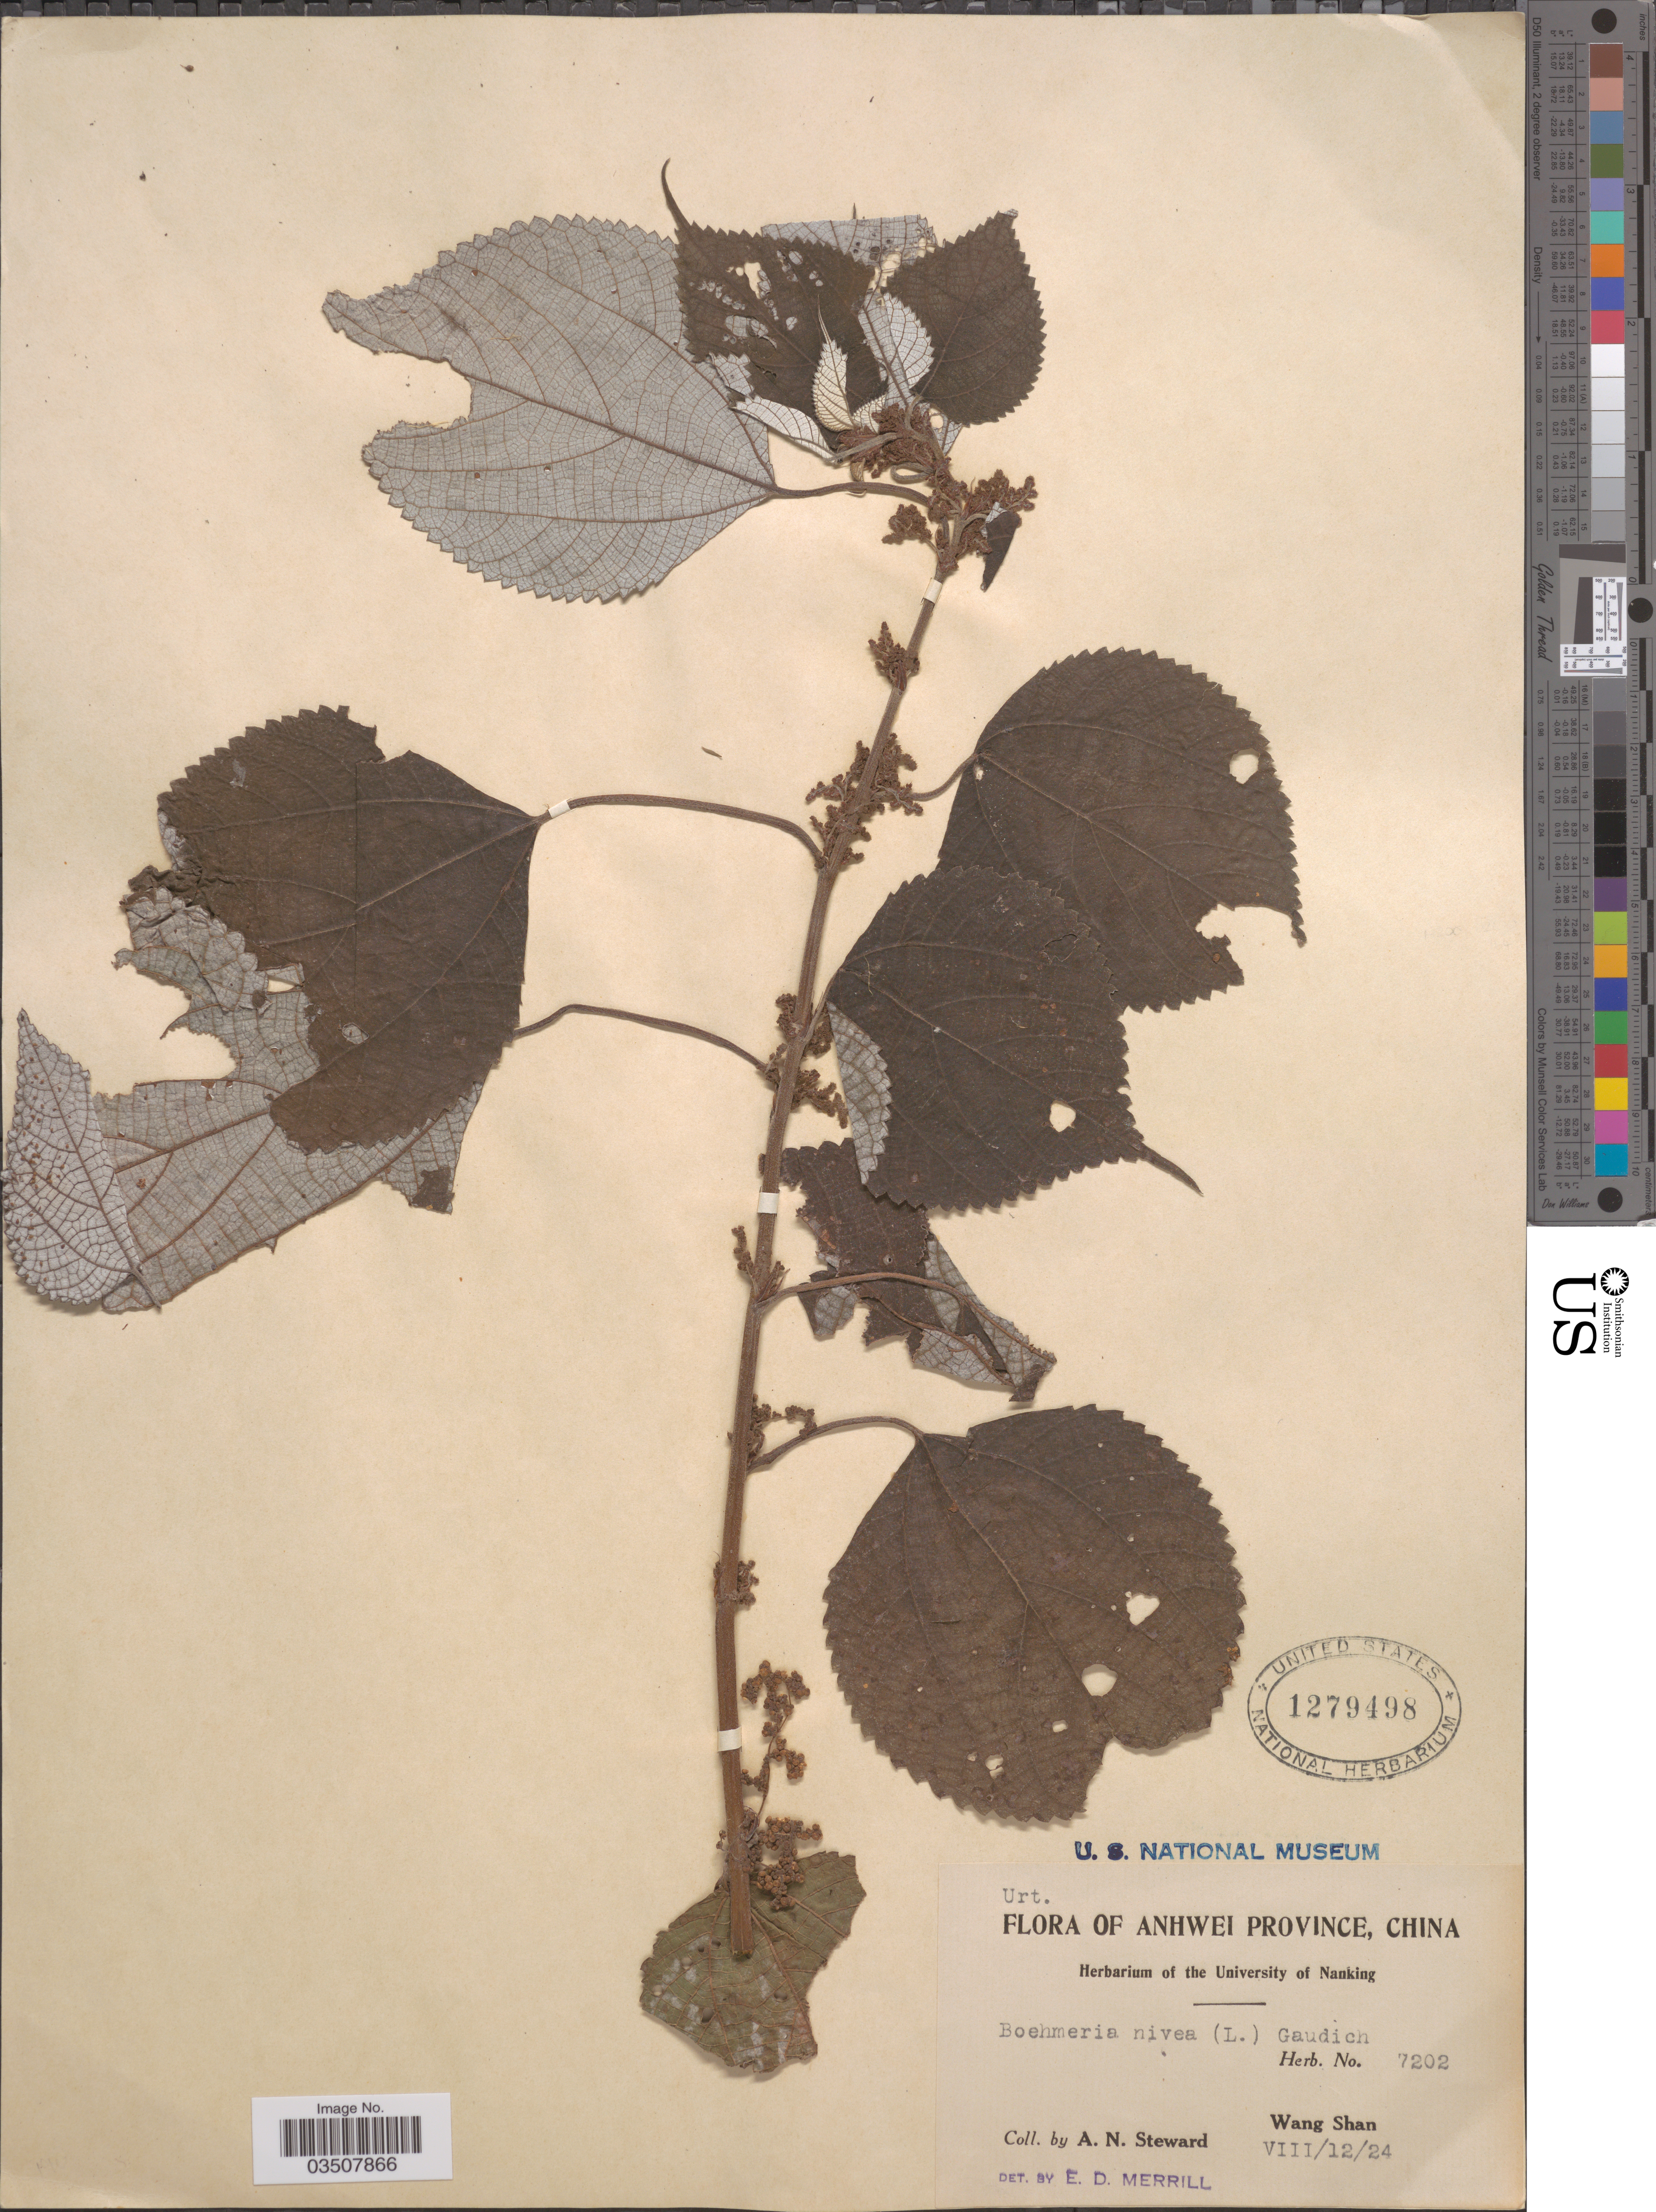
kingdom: Plantae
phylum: Tracheophyta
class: Magnoliopsida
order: Rosales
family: Urticaceae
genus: Boehmeria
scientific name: Boehmeria nivea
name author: (L.) Gaudich.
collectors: A. N. Steward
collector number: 7202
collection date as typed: Transcribed d/m/y: 12/8/24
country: China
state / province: Anhui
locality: Anhwei Province. Wang Shan.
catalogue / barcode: US 1279498